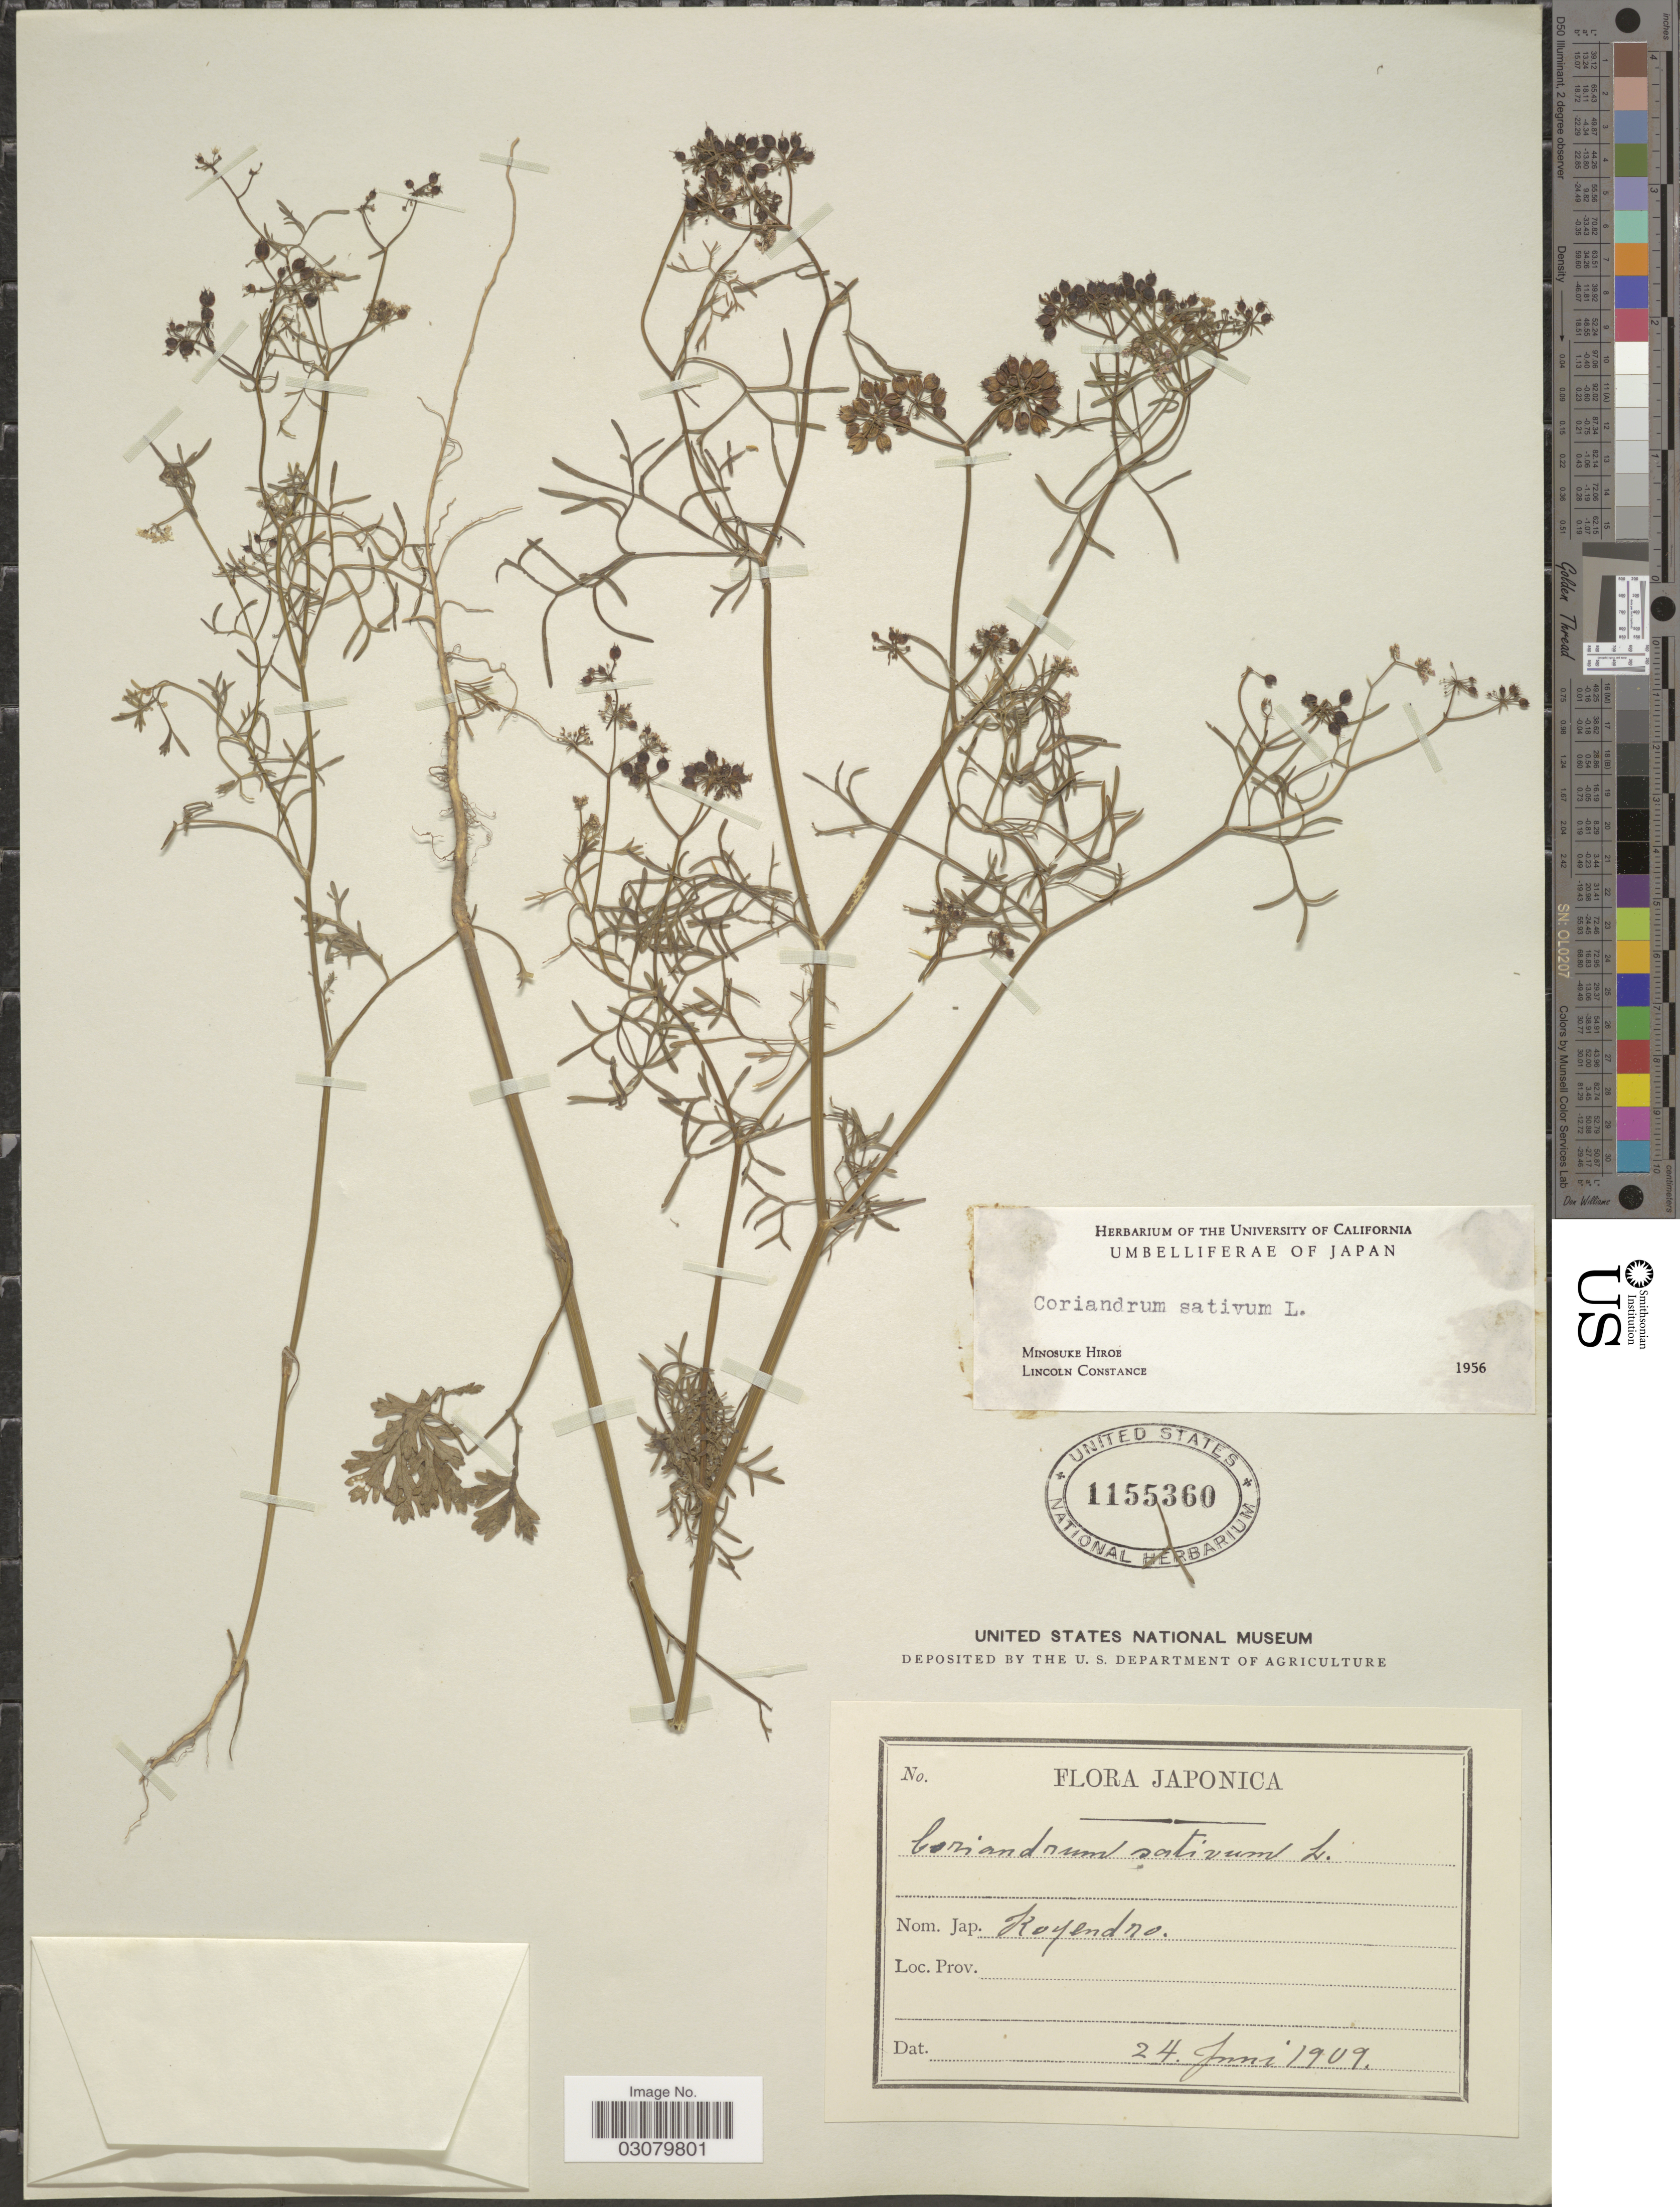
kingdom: Plantae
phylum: Tracheophyta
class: Magnoliopsida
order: Apiales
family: Apiaceae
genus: Coriandrum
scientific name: Coriandrum sativum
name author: L.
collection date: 1909-06-24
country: Japan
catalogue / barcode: US 1155360